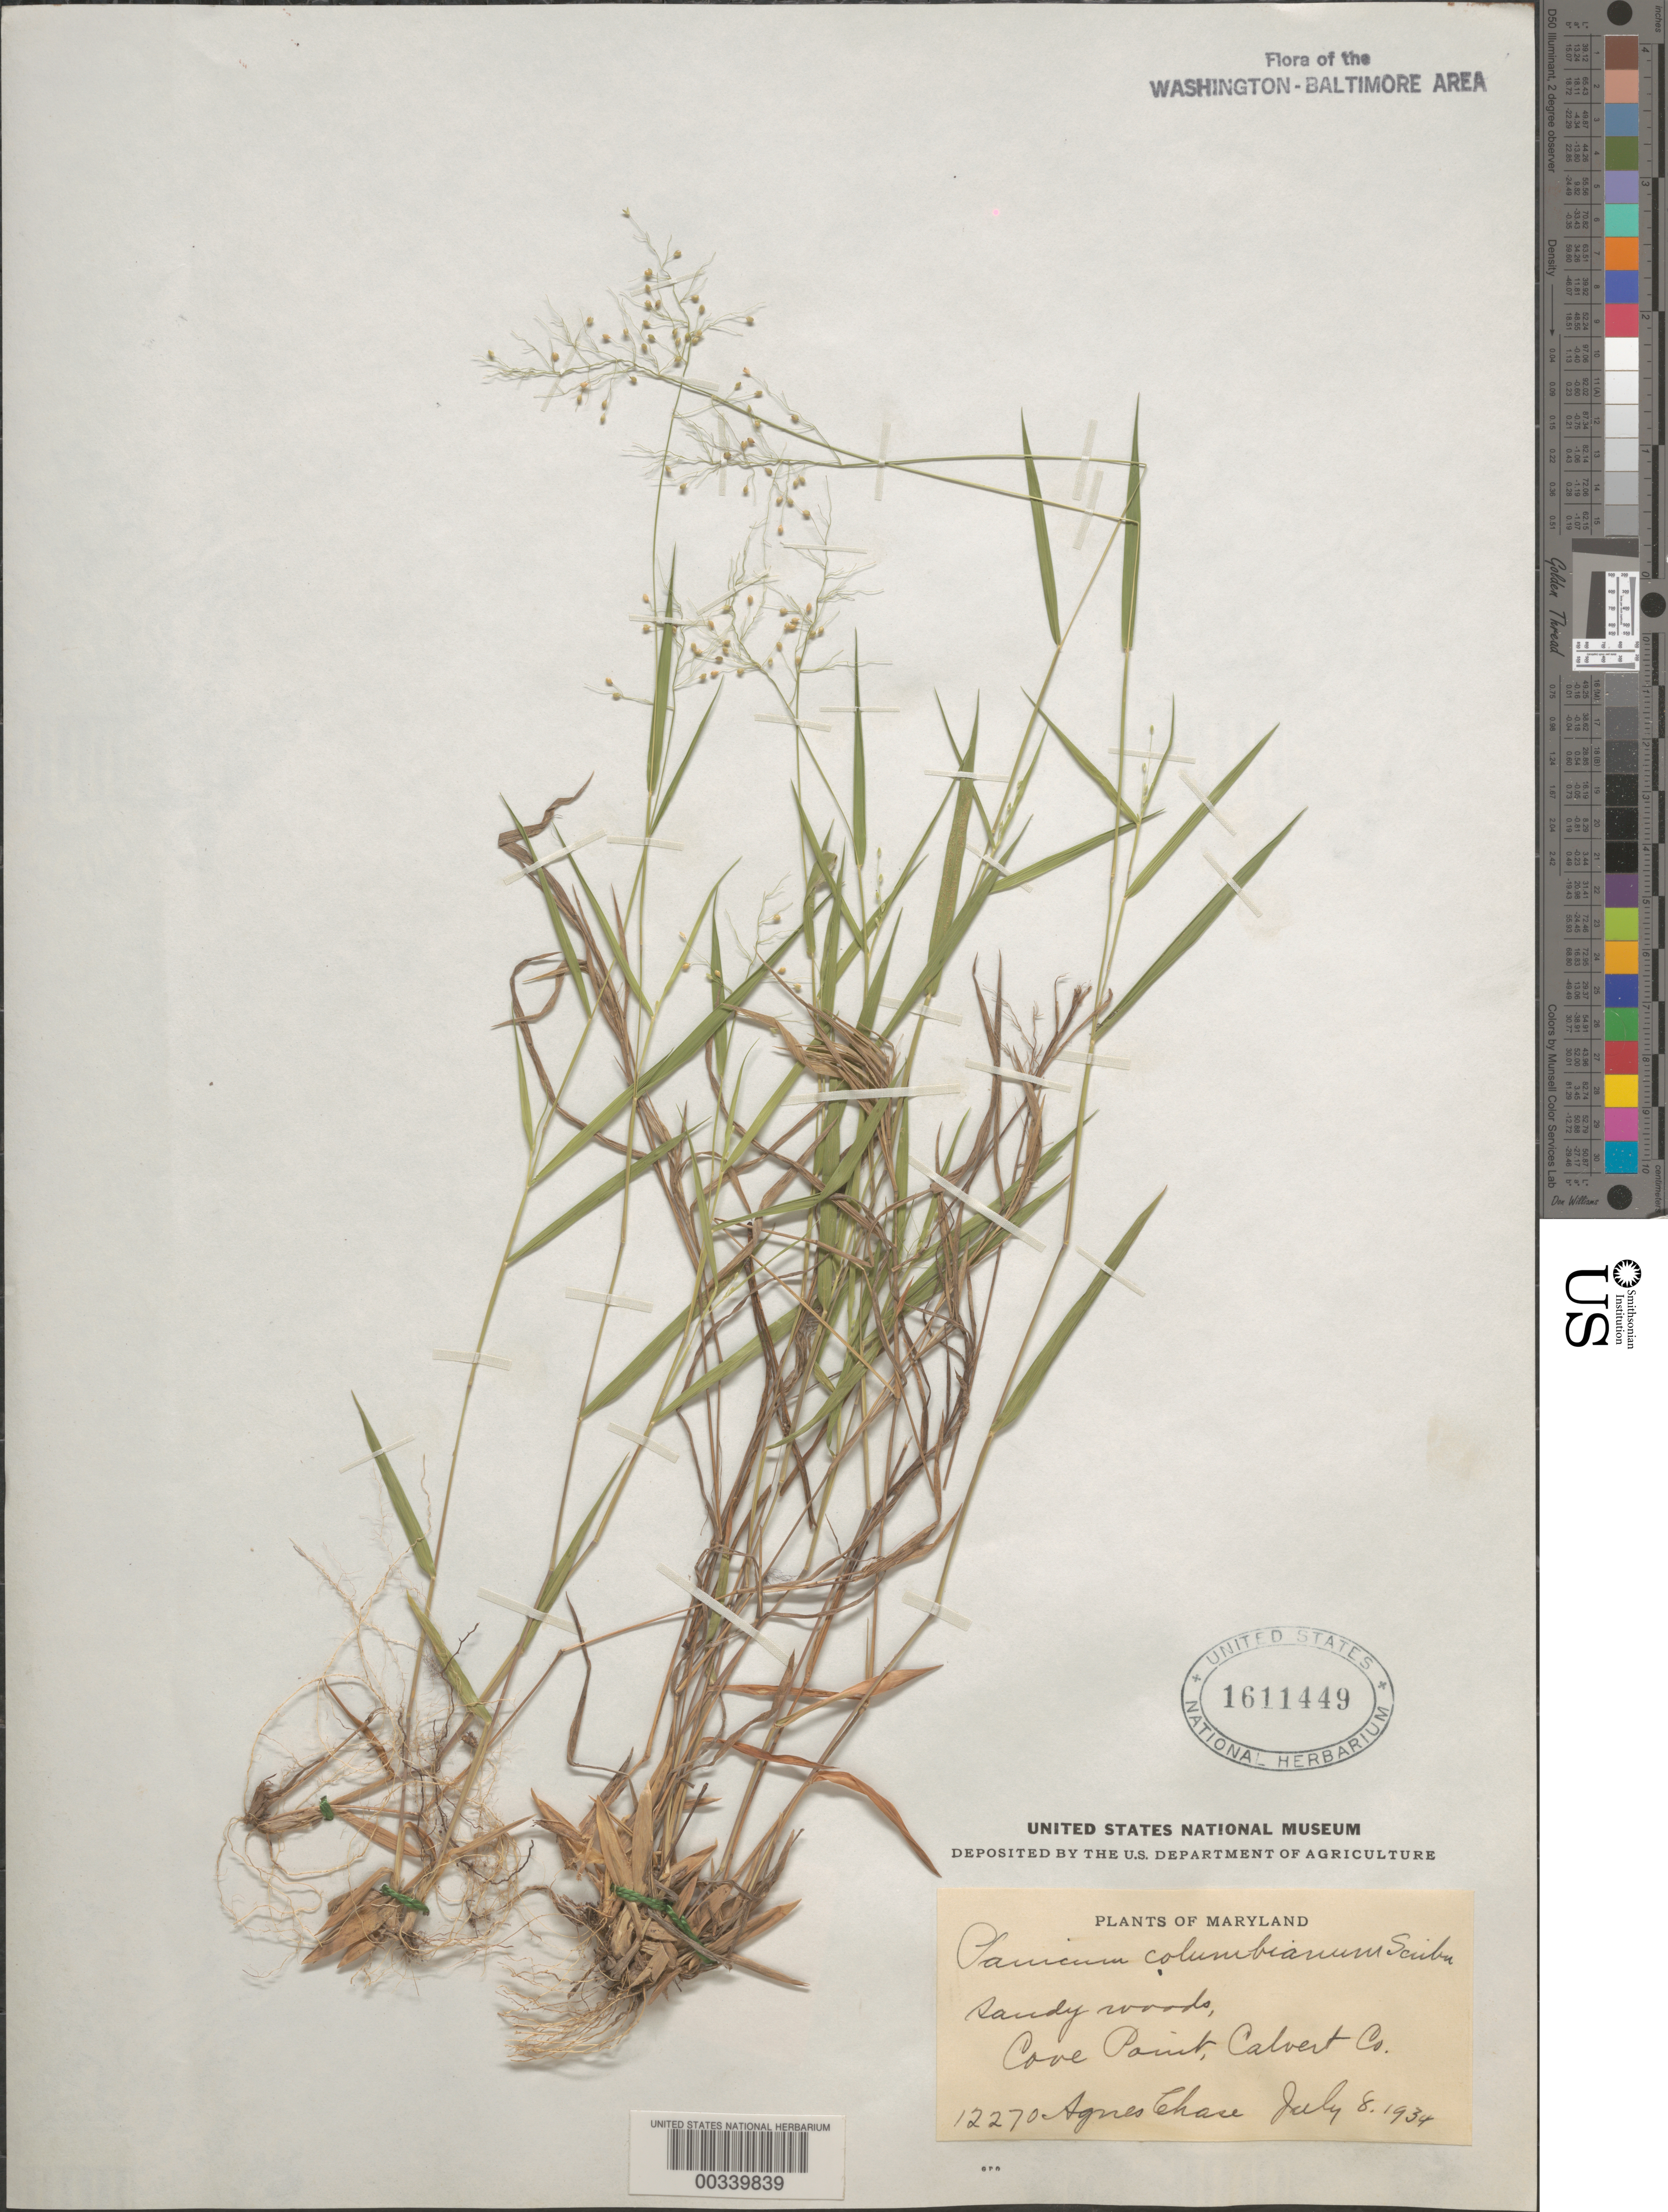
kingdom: Plantae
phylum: Tracheophyta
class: Liliopsida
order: Poales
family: Poaceae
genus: Dichanthelium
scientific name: Dichanthelium sabulorum var. thinium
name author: (Hitchc. & Chase) Gould & C.A. Clark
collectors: A. Chase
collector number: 12270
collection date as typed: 08 Jul 1934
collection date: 1934-07-08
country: United States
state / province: Maryland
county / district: Calvert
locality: Cove Point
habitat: Sandy woods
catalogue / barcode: US 1611449